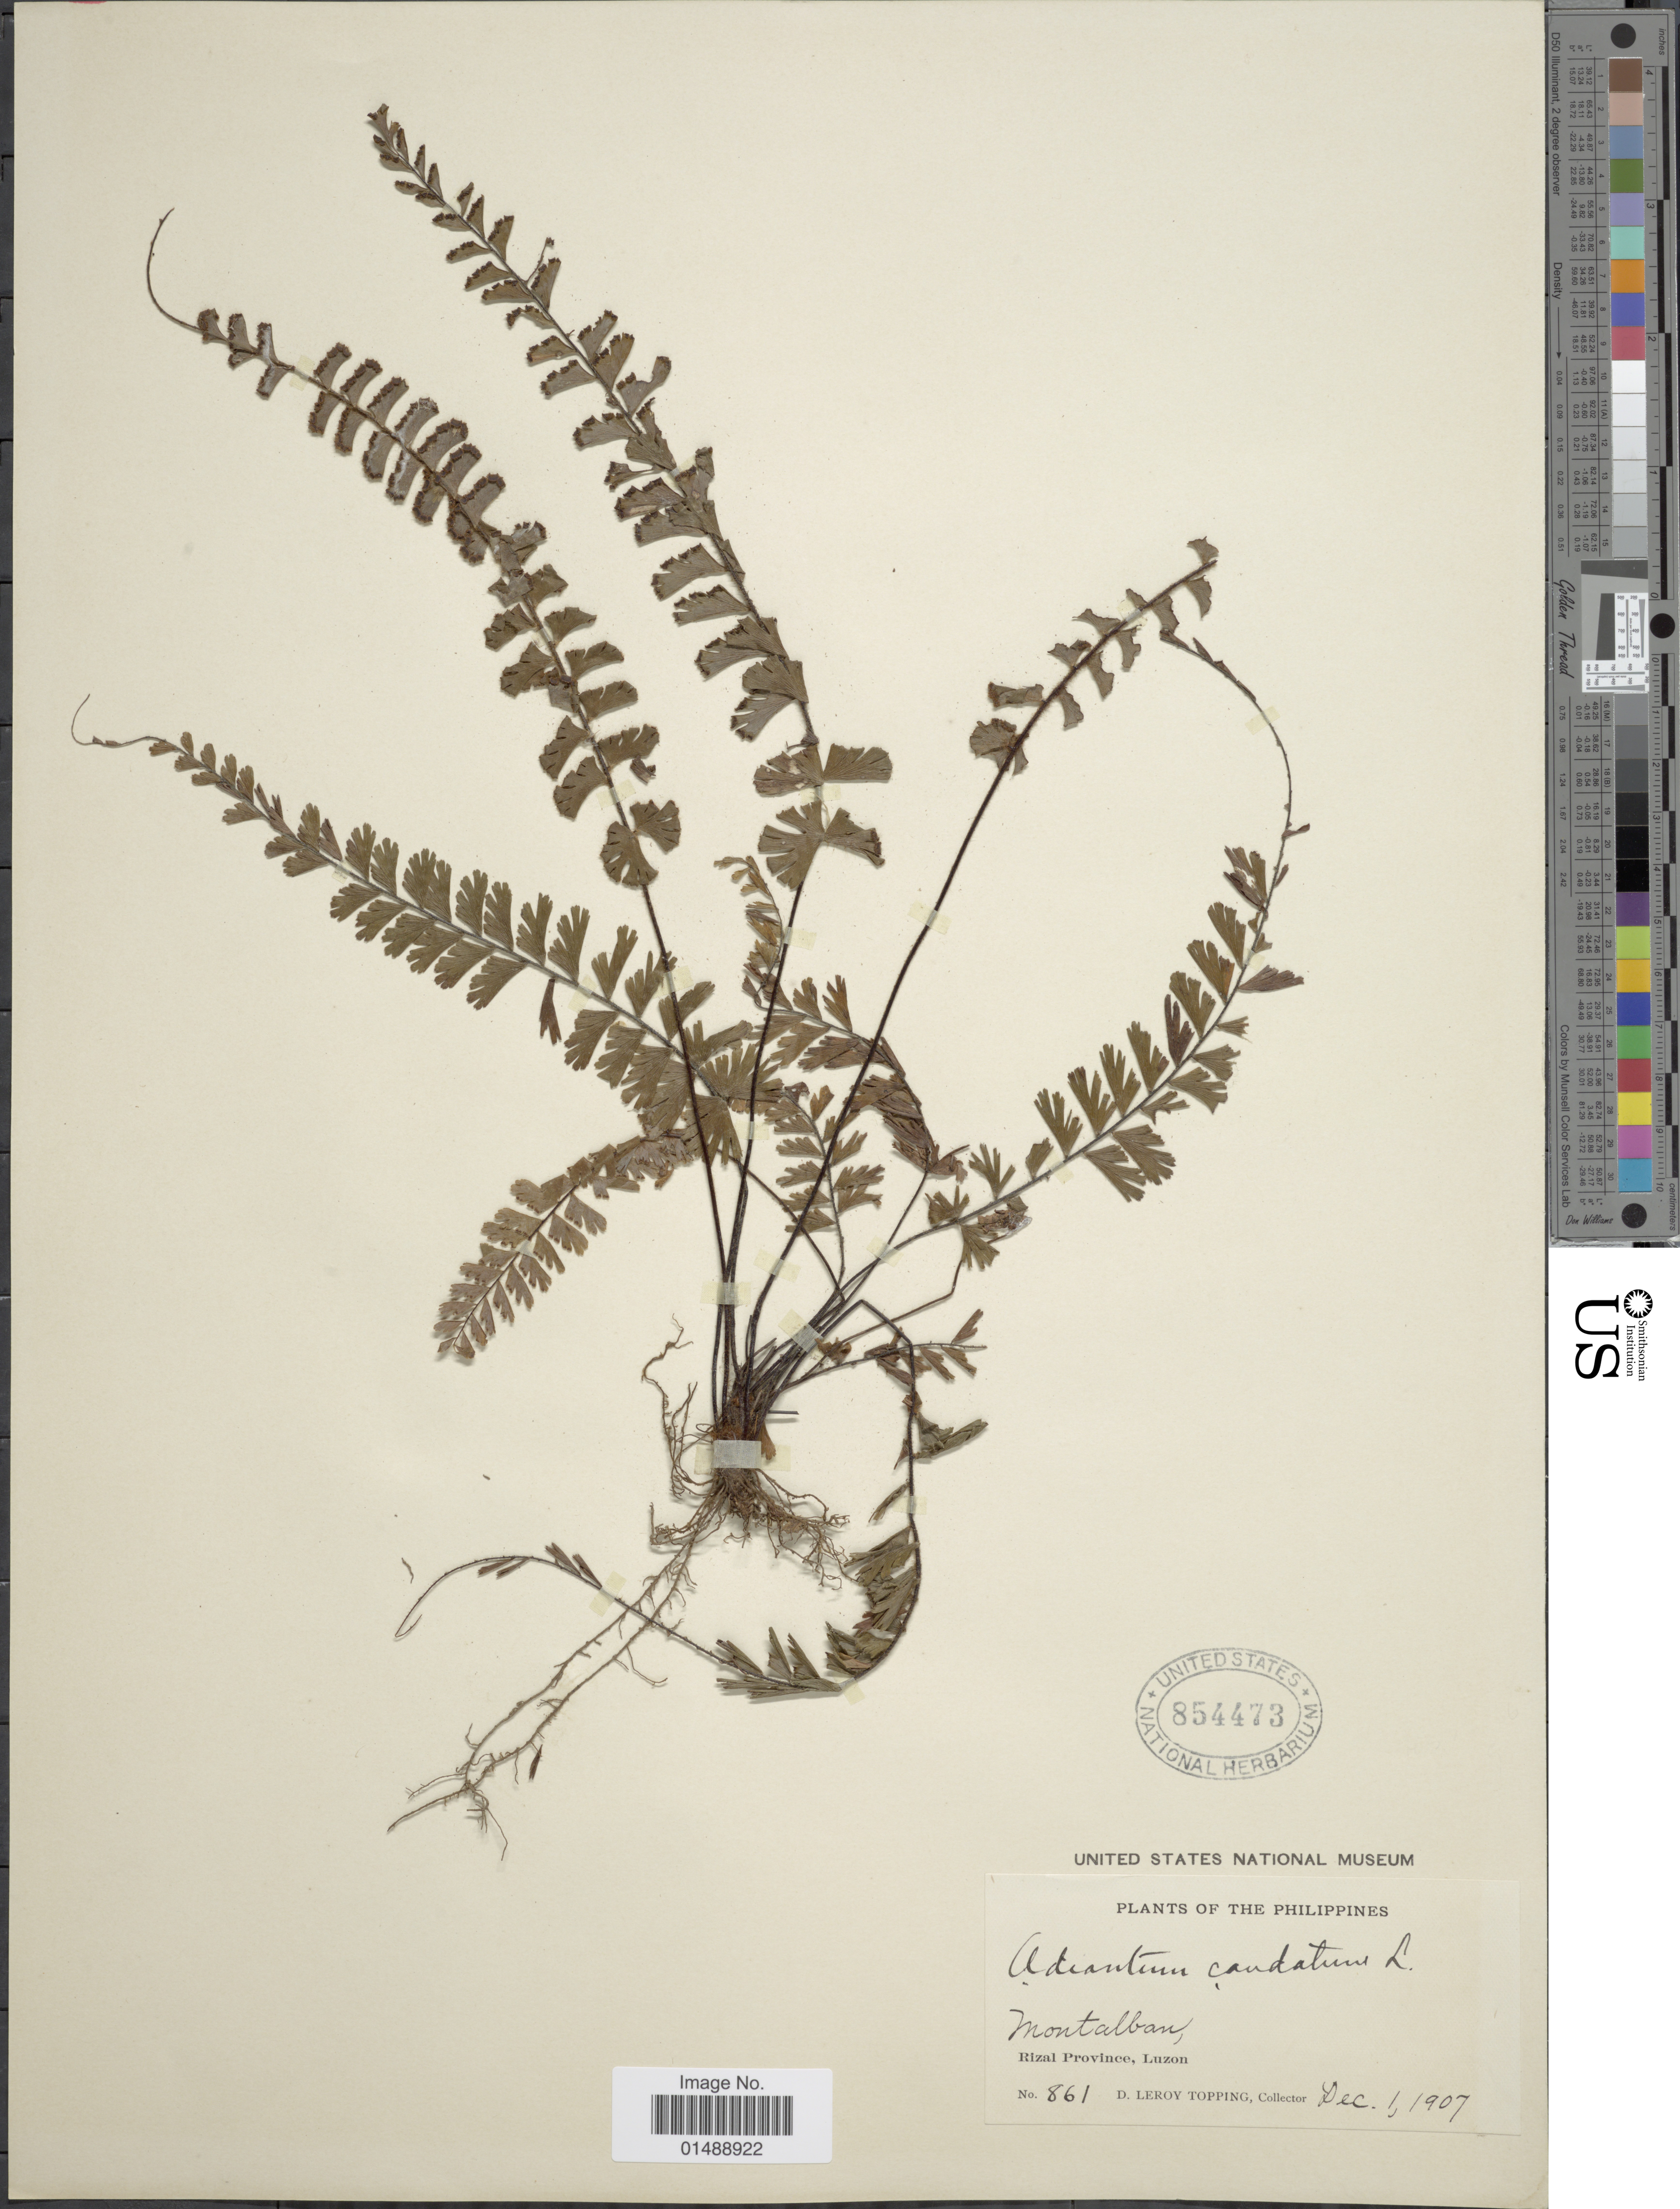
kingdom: Plantae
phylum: Tracheophyta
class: Polypodiopsida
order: Polypodiales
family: Pteridaceae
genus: Adiantum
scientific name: Adiantum caudatum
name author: L.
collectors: D. L. Topping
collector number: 861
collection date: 1907-12-01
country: Philippines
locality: Montalban, Rizal Province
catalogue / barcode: US 854473